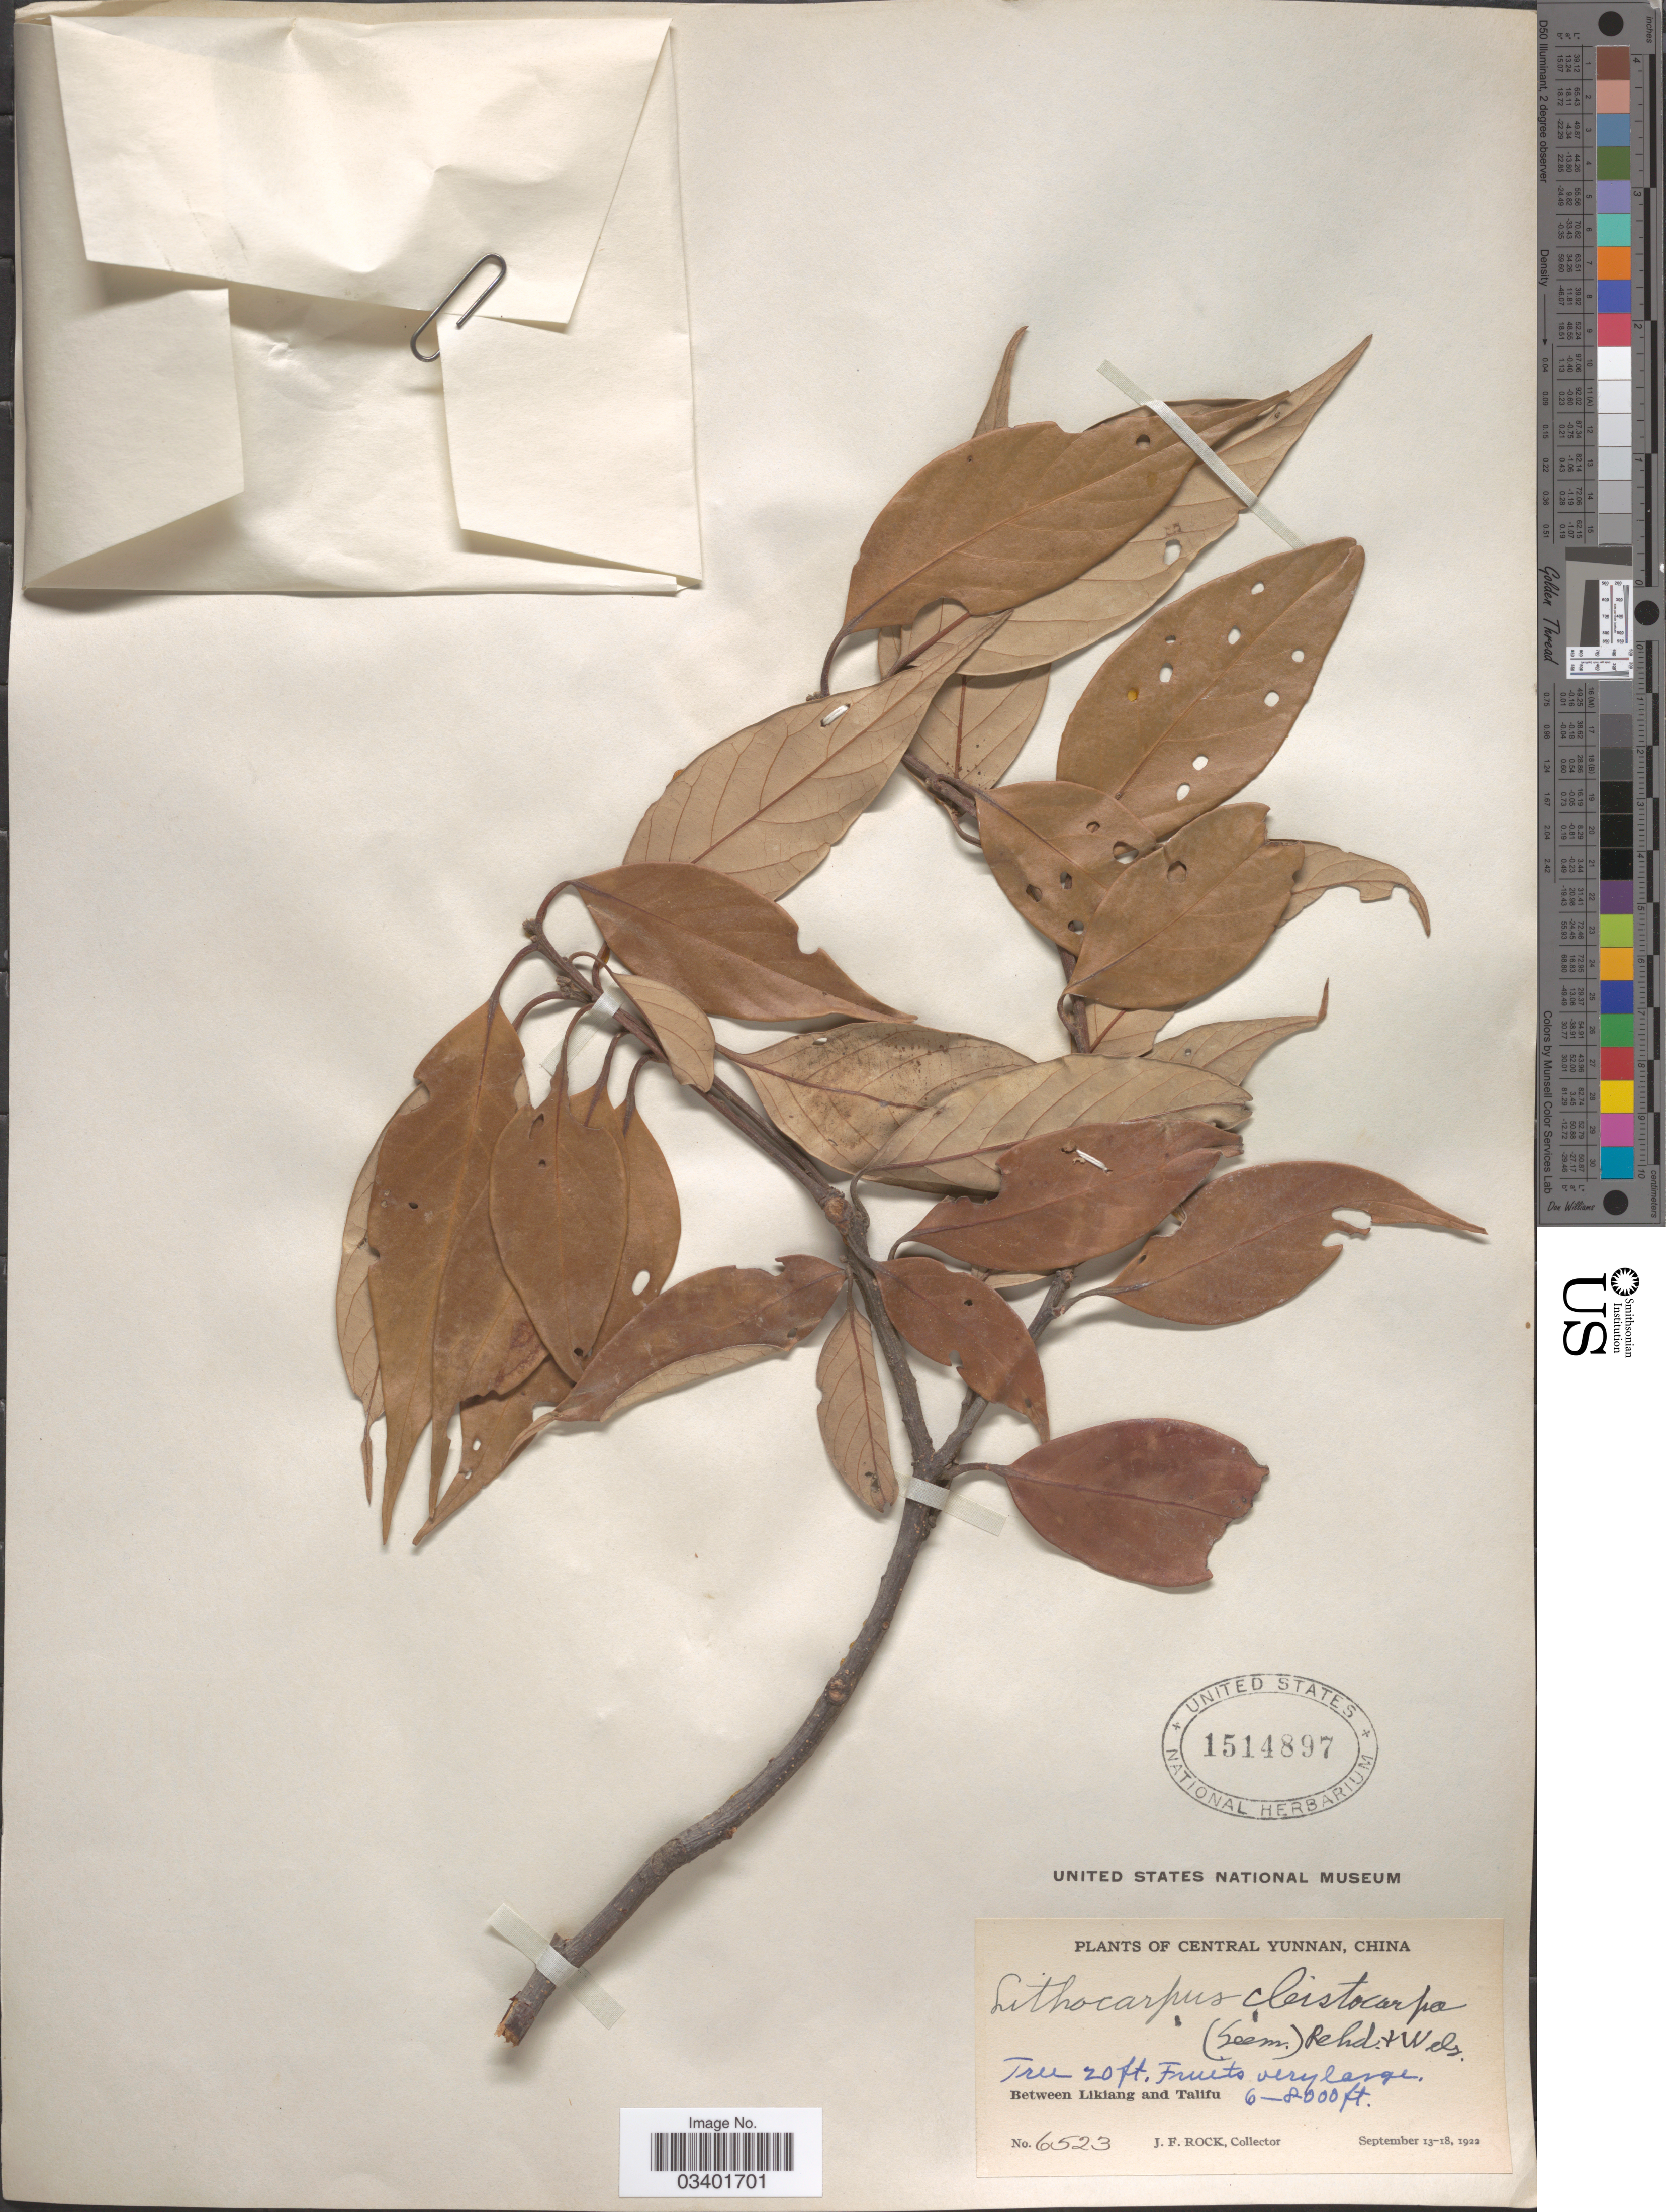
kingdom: Plantae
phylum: Tracheophyta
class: Magnoliopsida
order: Fagales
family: Fagaceae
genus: Lithocarpus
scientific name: Lithocarpus cleistocarpus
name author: (Seemen) Rehder & E.H. Wilson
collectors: J. Rock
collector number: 6523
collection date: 1922-09-13/1922-09-18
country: China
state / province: Yunnan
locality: Central Yunnan, Between Likiang and Talifu.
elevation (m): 1829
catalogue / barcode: US 1514897